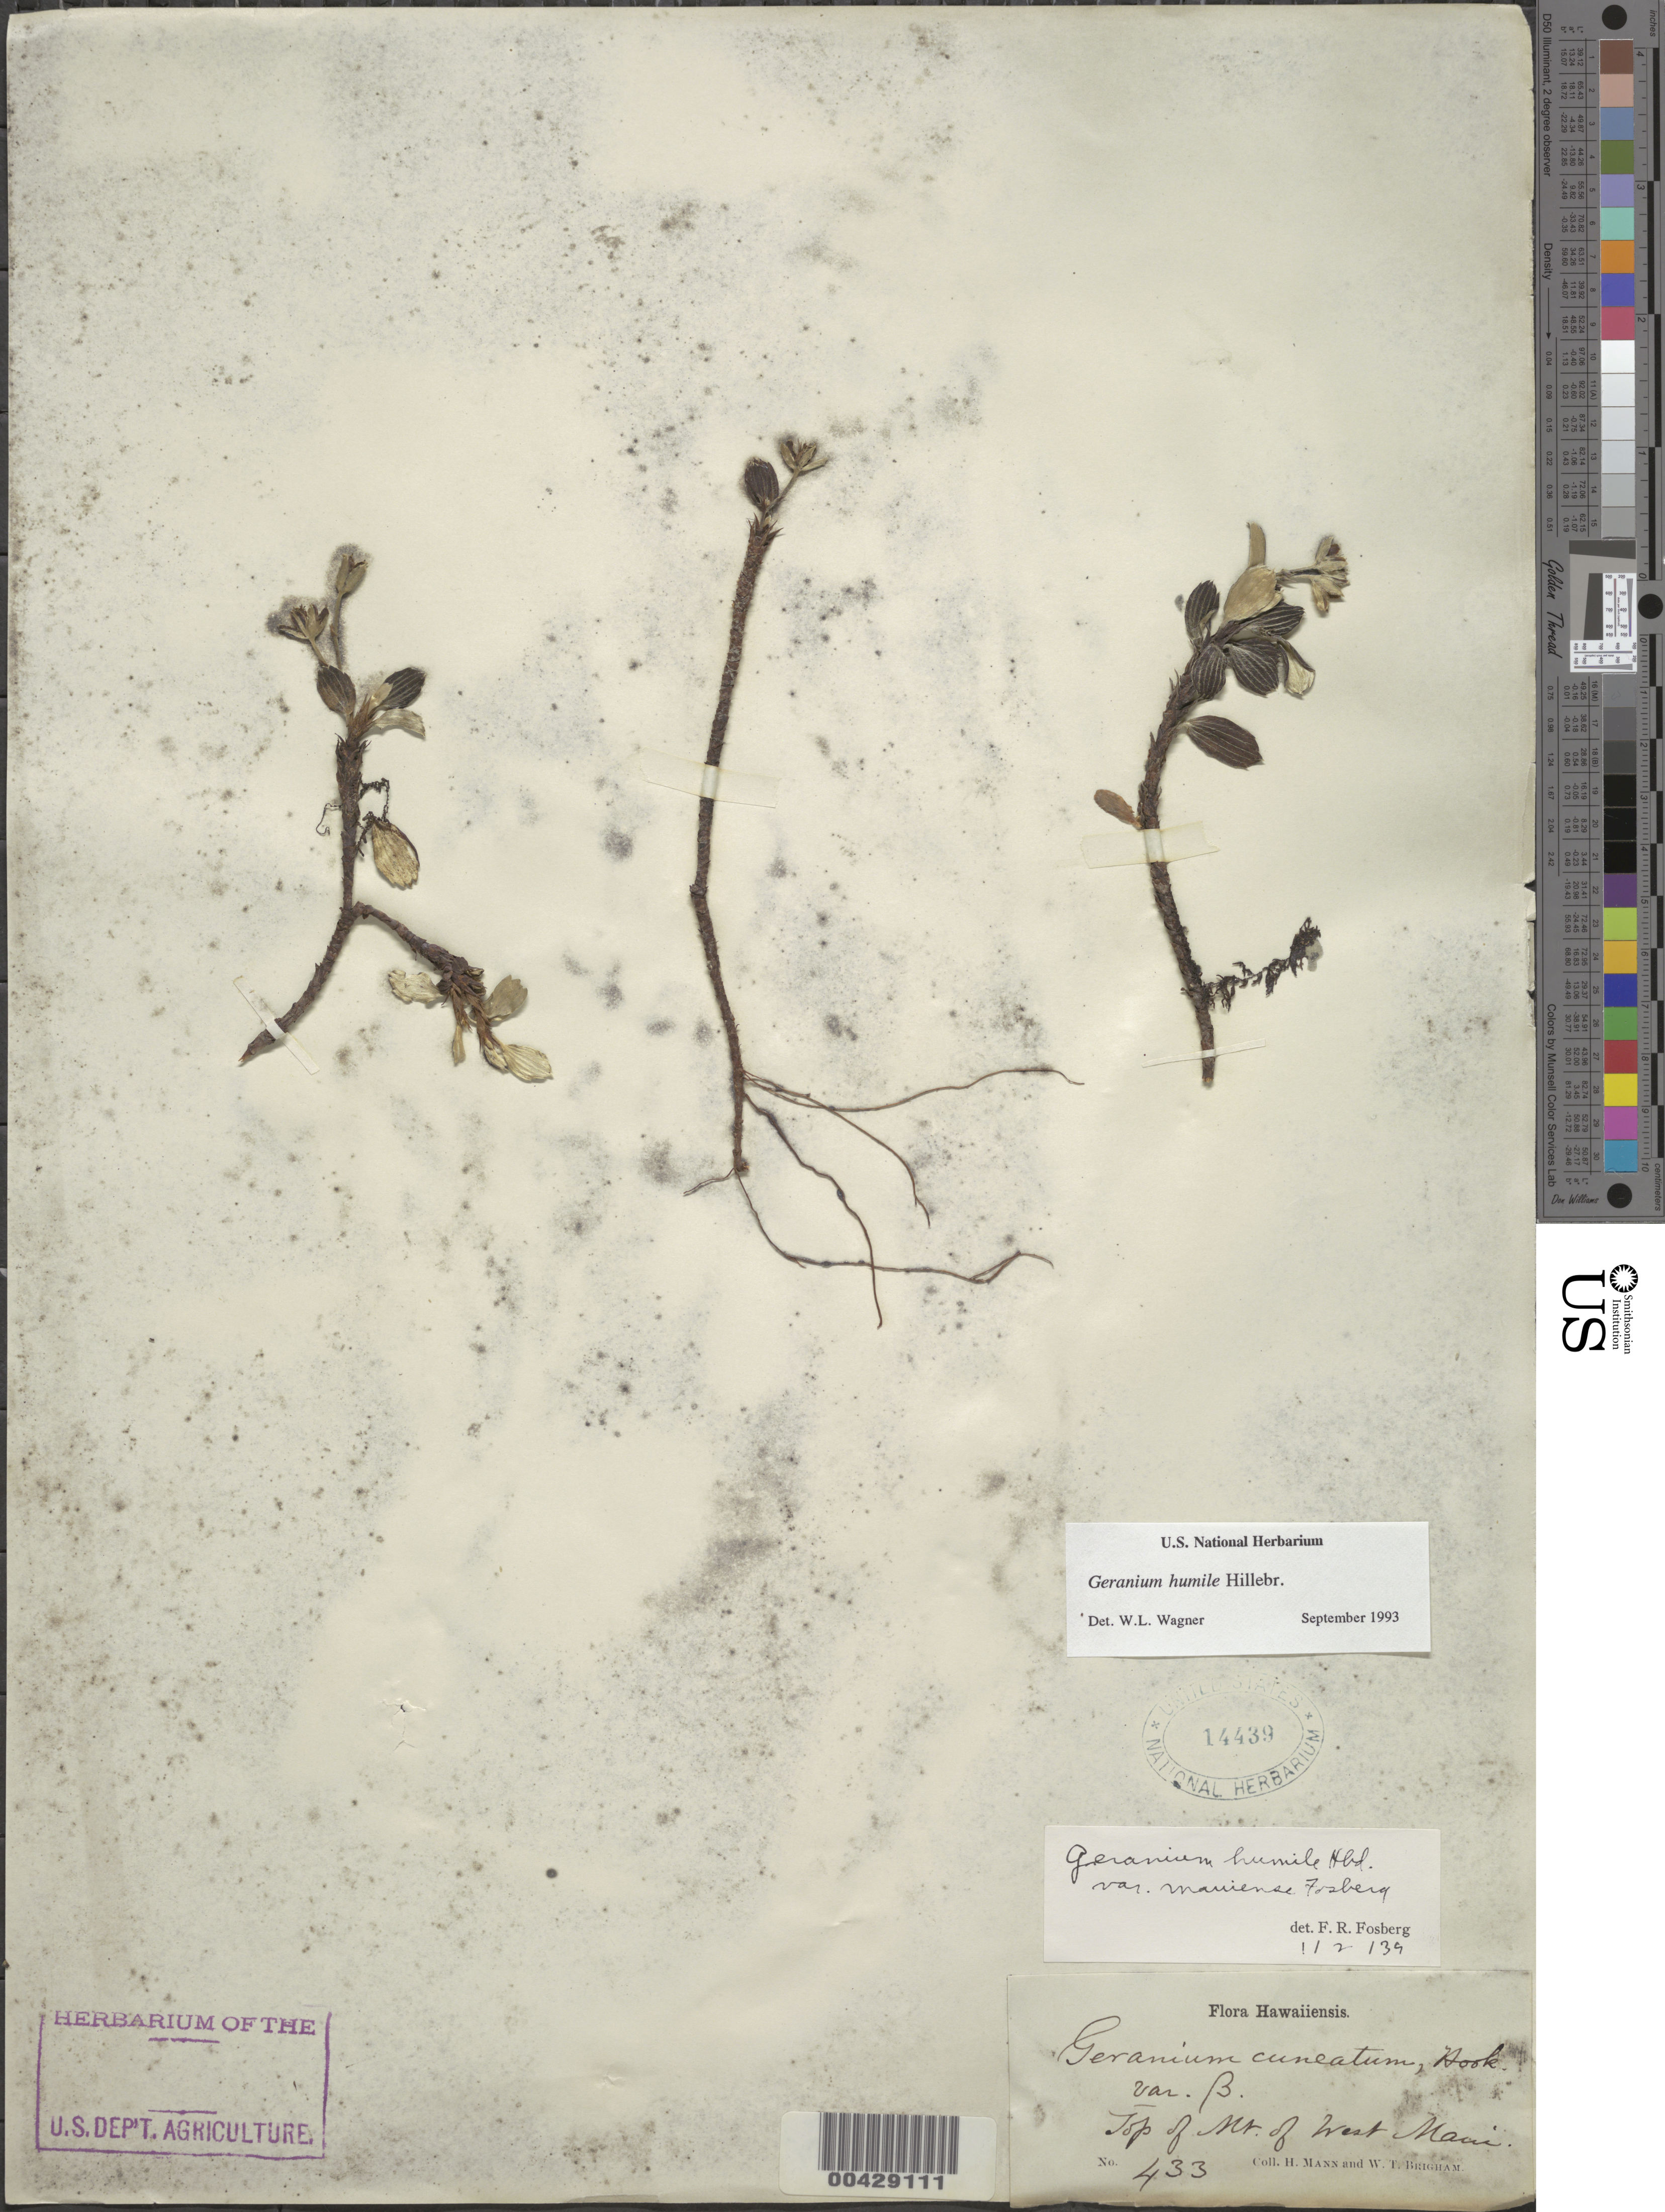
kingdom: Plantae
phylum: Tracheophyta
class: Magnoliopsida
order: Geraniales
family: Geraniaceae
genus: Geranium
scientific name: Geranium humile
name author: Hillebr.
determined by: Wagner, W. L., (BOT), Smithsonian Institution - National Museum of Natural History (UNITED STATES)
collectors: H. Mann & W. T. Brigham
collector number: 433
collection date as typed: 1900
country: United States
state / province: Hawaii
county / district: Maui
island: Maui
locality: Top of mountain of W Maui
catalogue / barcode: US 14439